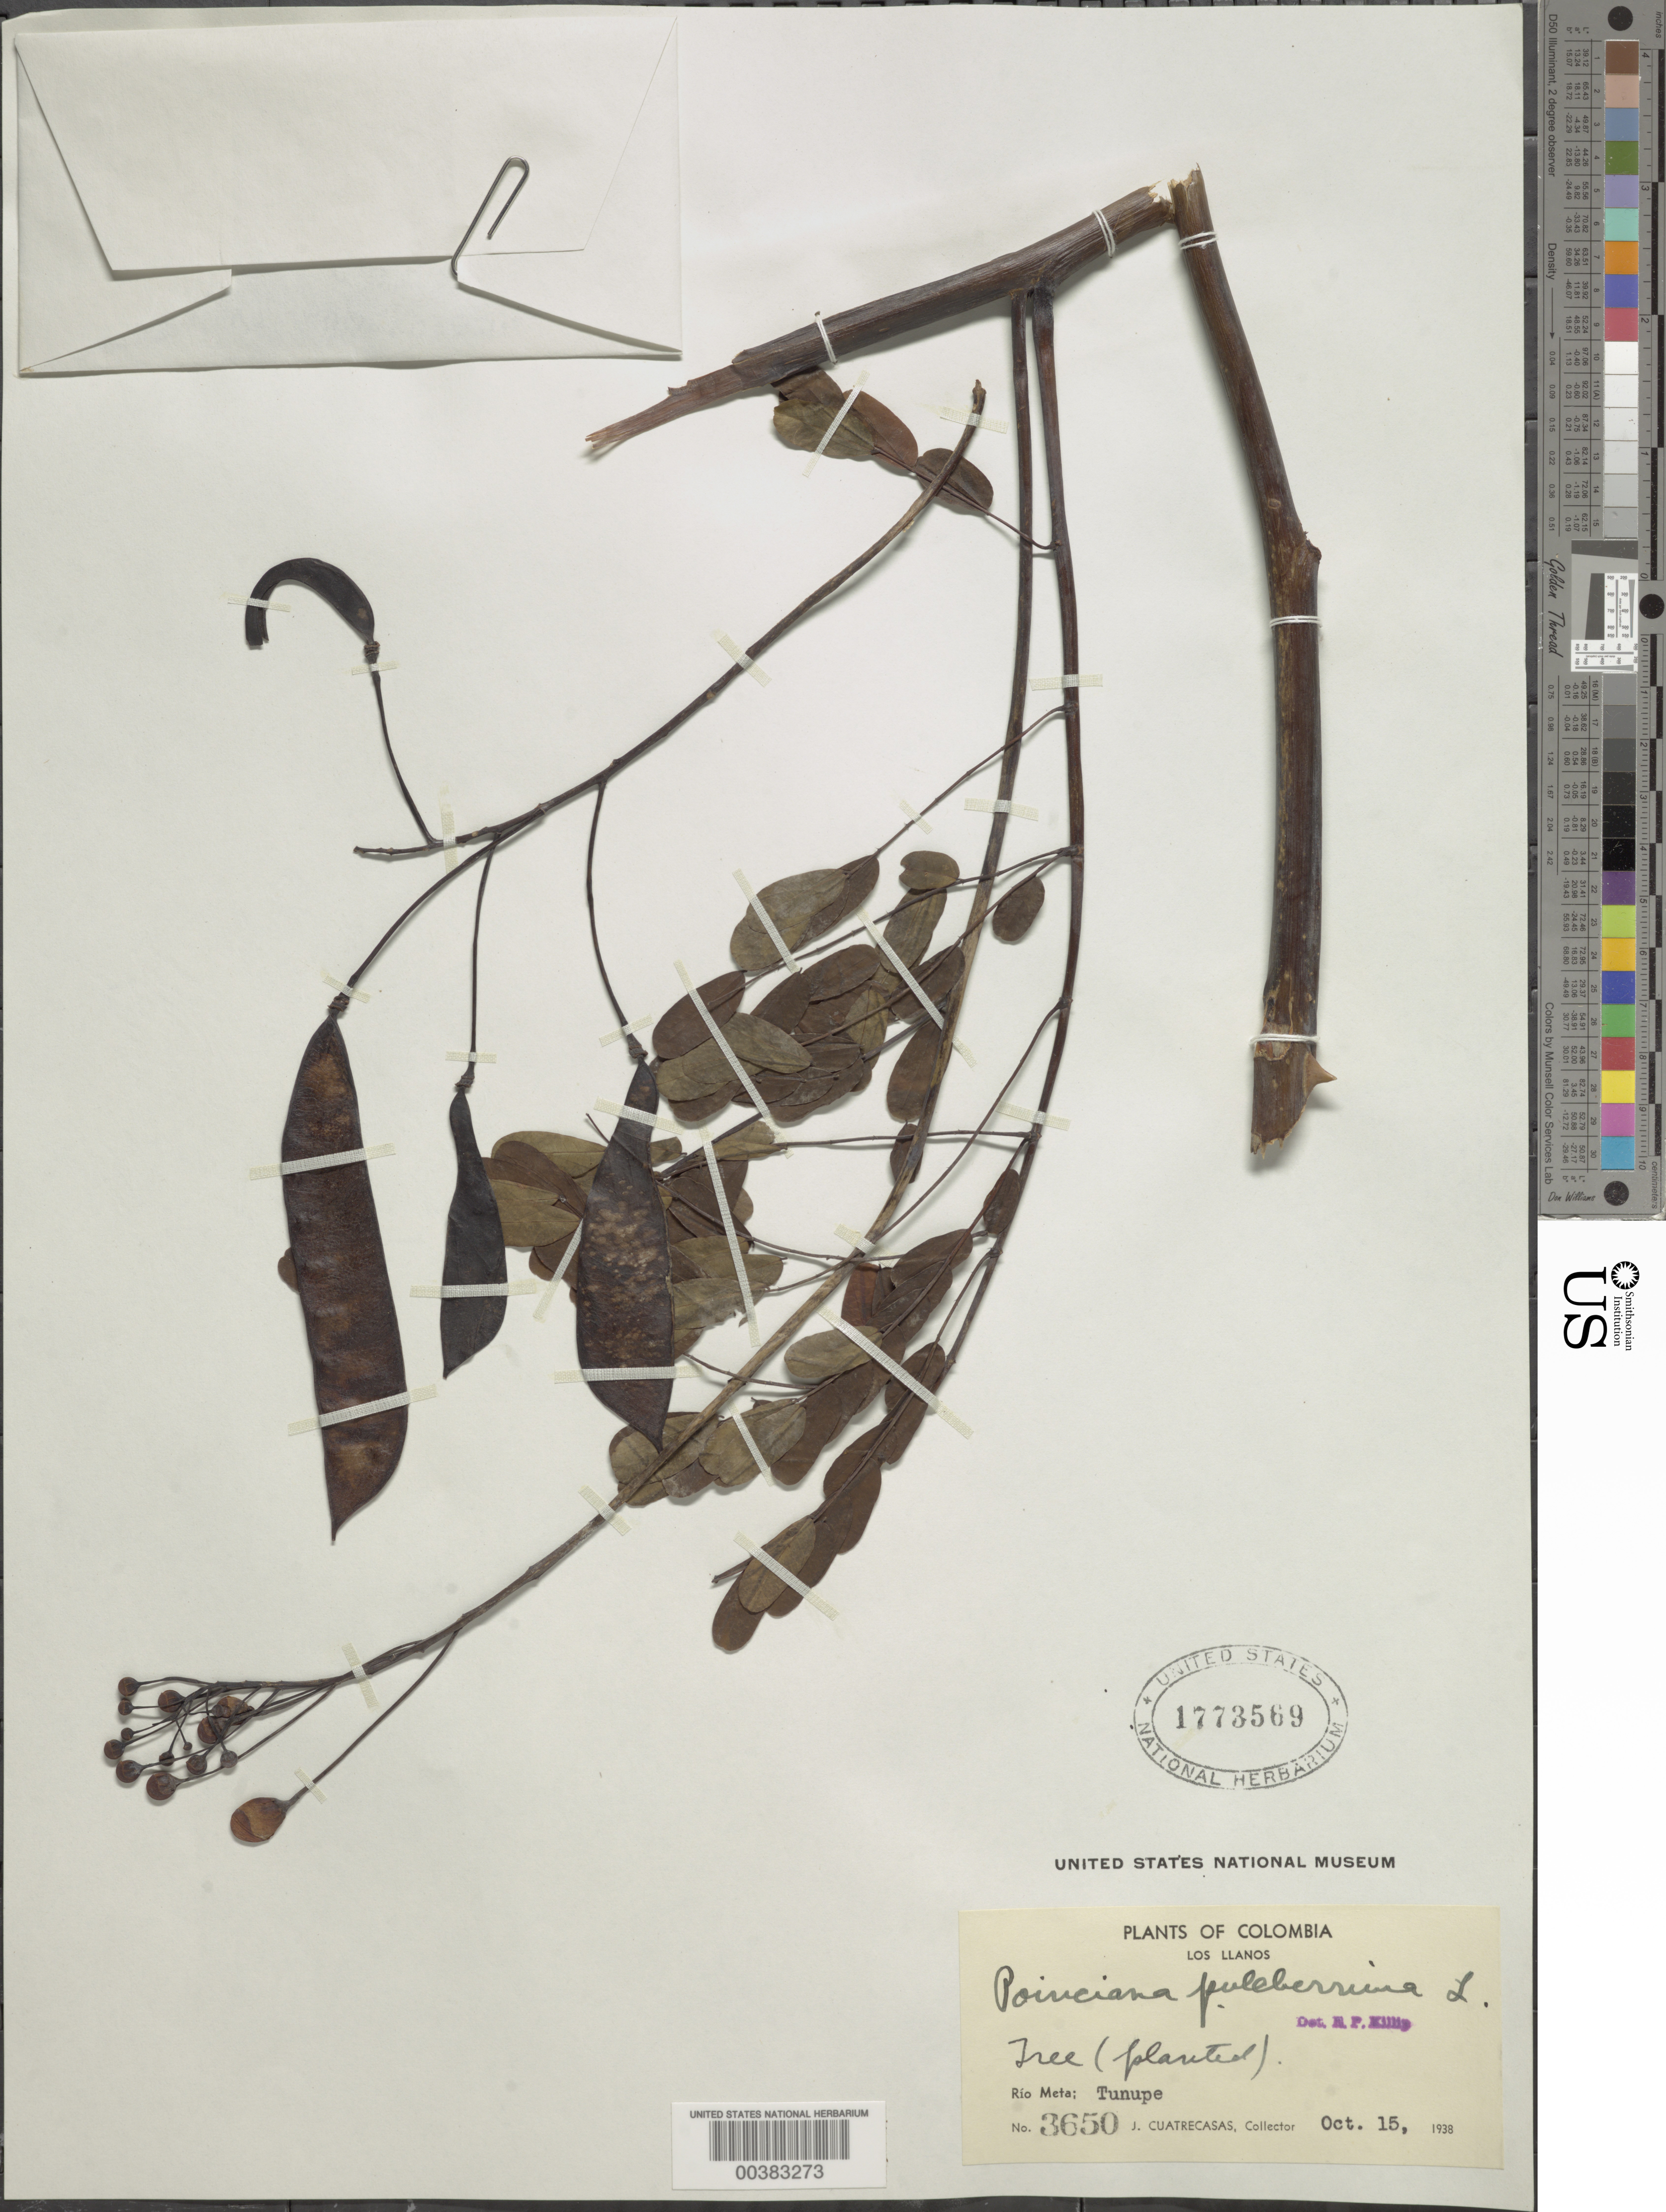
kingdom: Plantae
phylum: Tracheophyta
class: Magnoliopsida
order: Fabales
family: Fabaceae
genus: Caesalpinia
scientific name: Caesalpinia pulcherrima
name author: (L.) Sw.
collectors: W. Weingart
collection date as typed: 09 Apr 1914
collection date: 1914-04-09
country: Germany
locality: Gorgenthal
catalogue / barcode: US 1773569